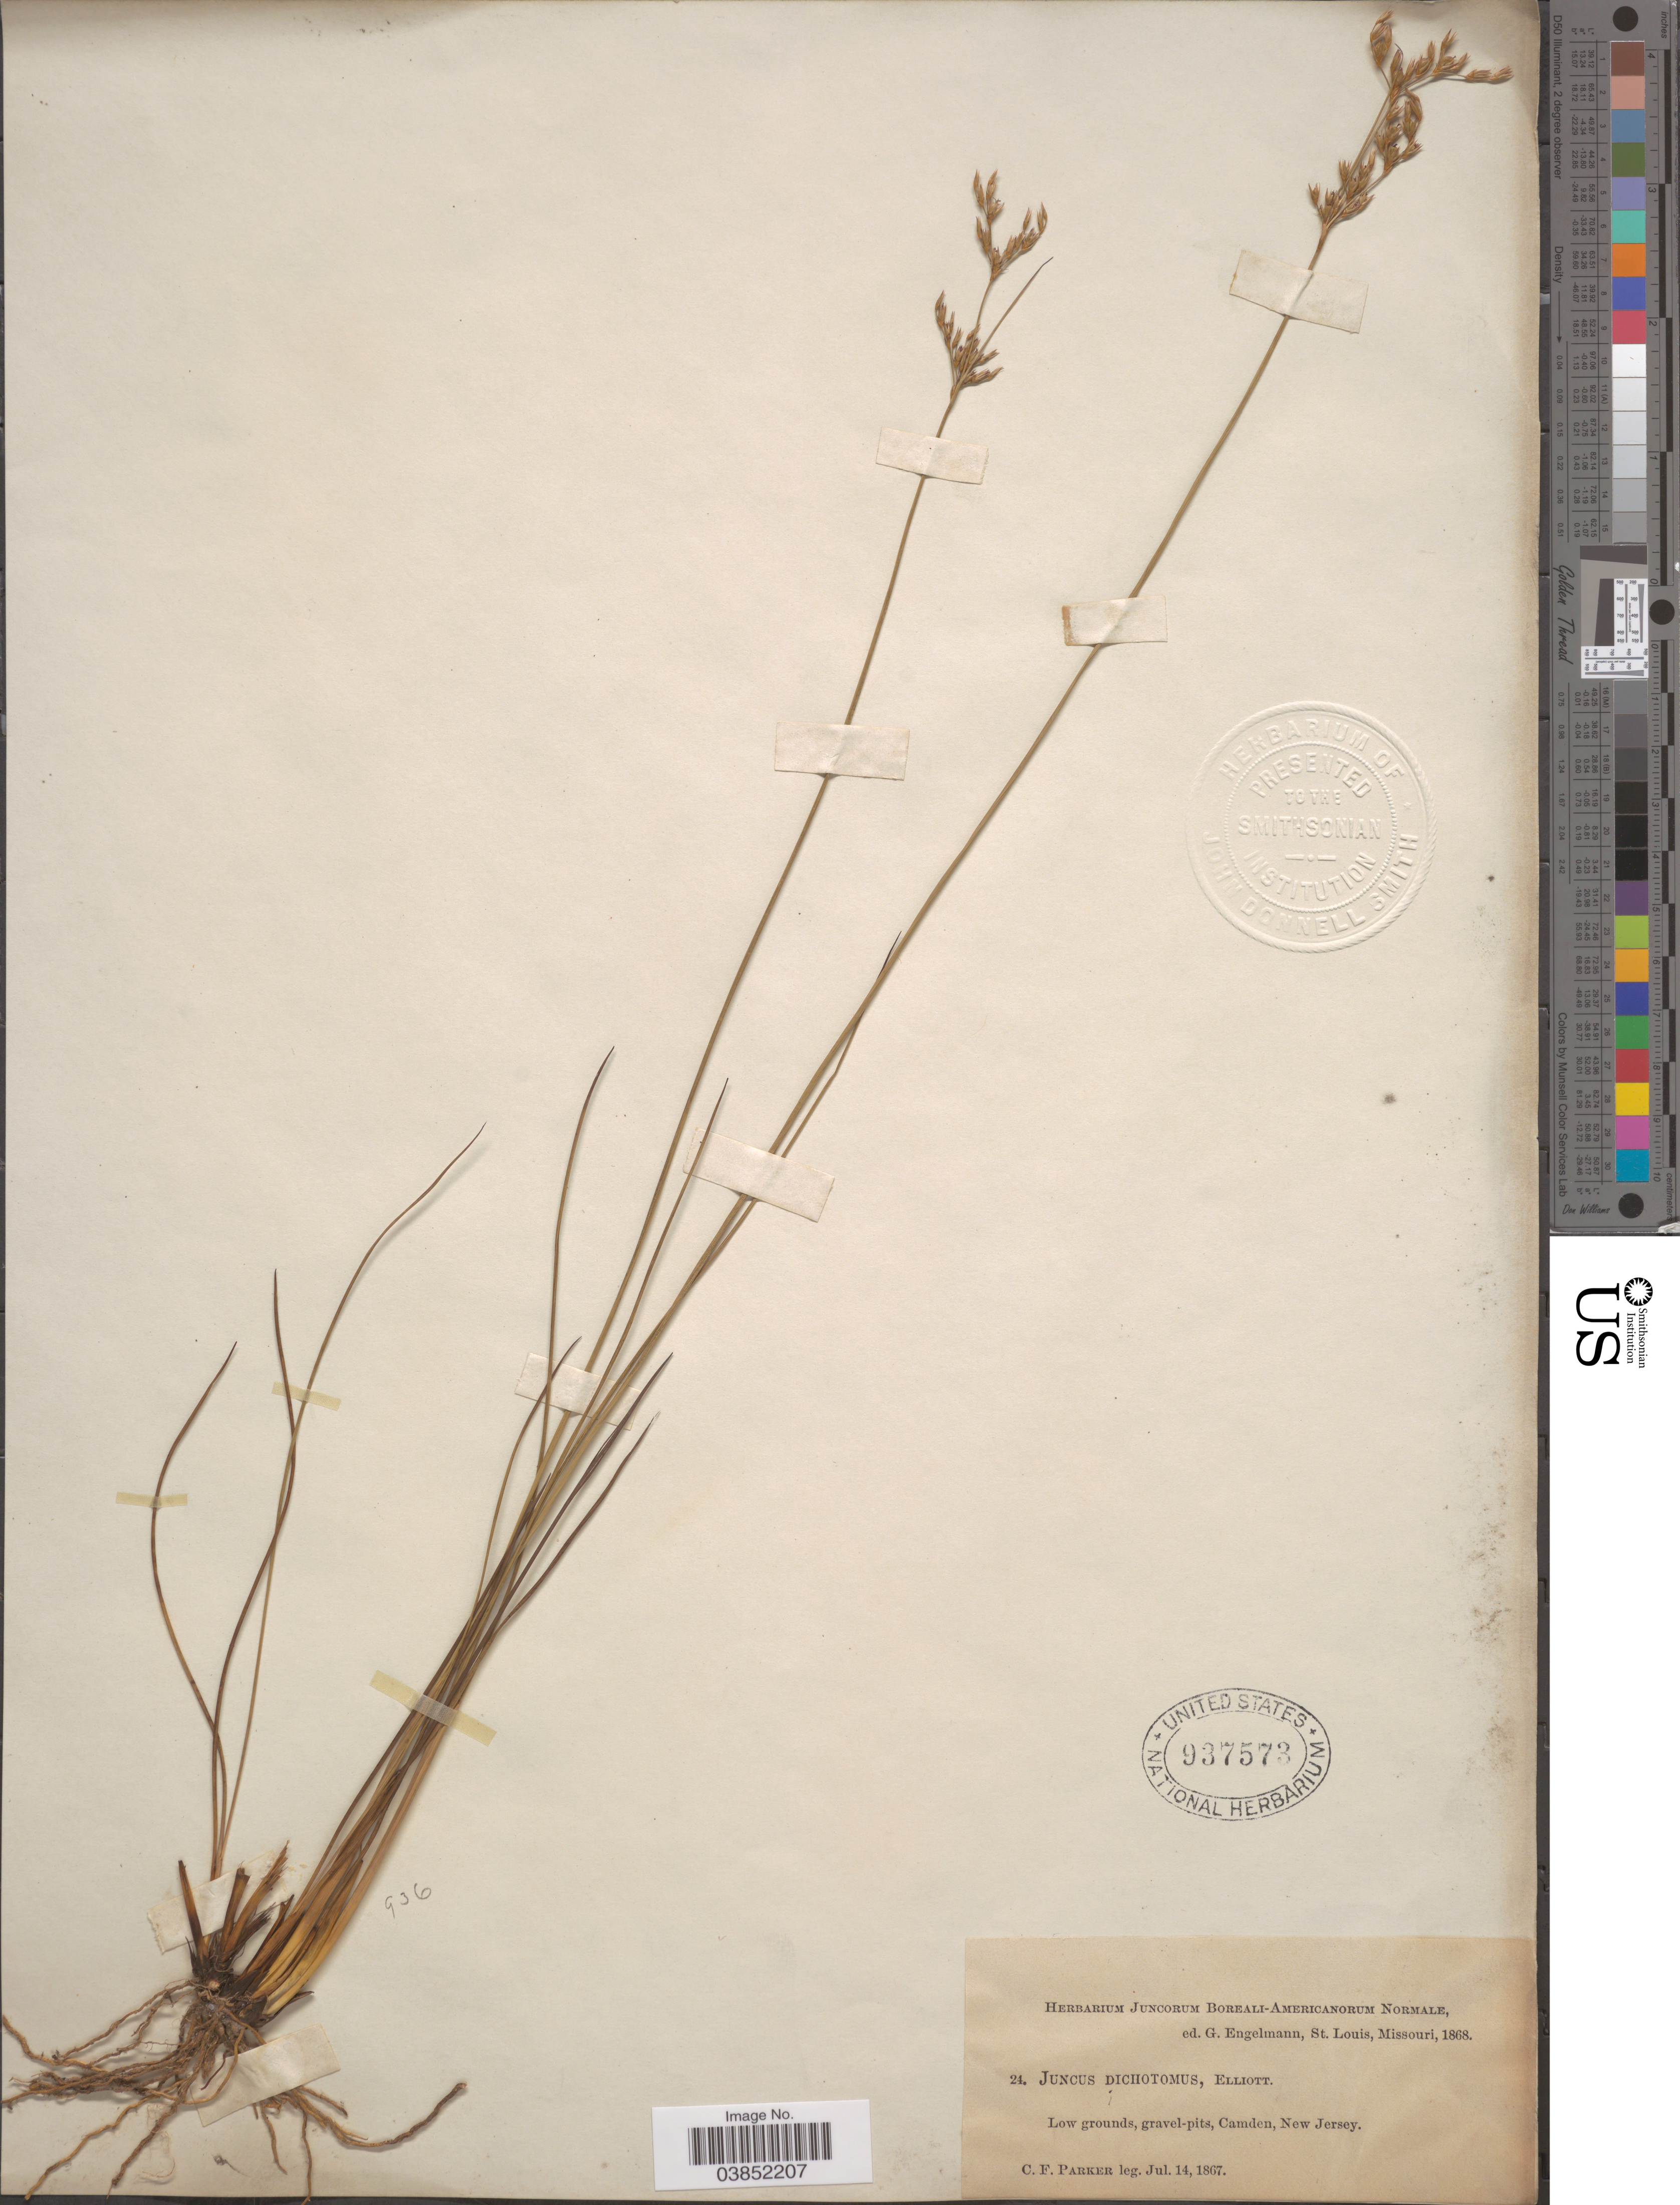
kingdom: Plantae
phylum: Tracheophyta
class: Liliopsida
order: Poales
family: Juncaceae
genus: Juncus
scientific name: Juncus dichotomus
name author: Elliott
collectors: C. F. Parker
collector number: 24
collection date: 1867-07-14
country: United States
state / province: New Jersey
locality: Low grounds, gravel-pits, Camden.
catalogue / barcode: US 937573